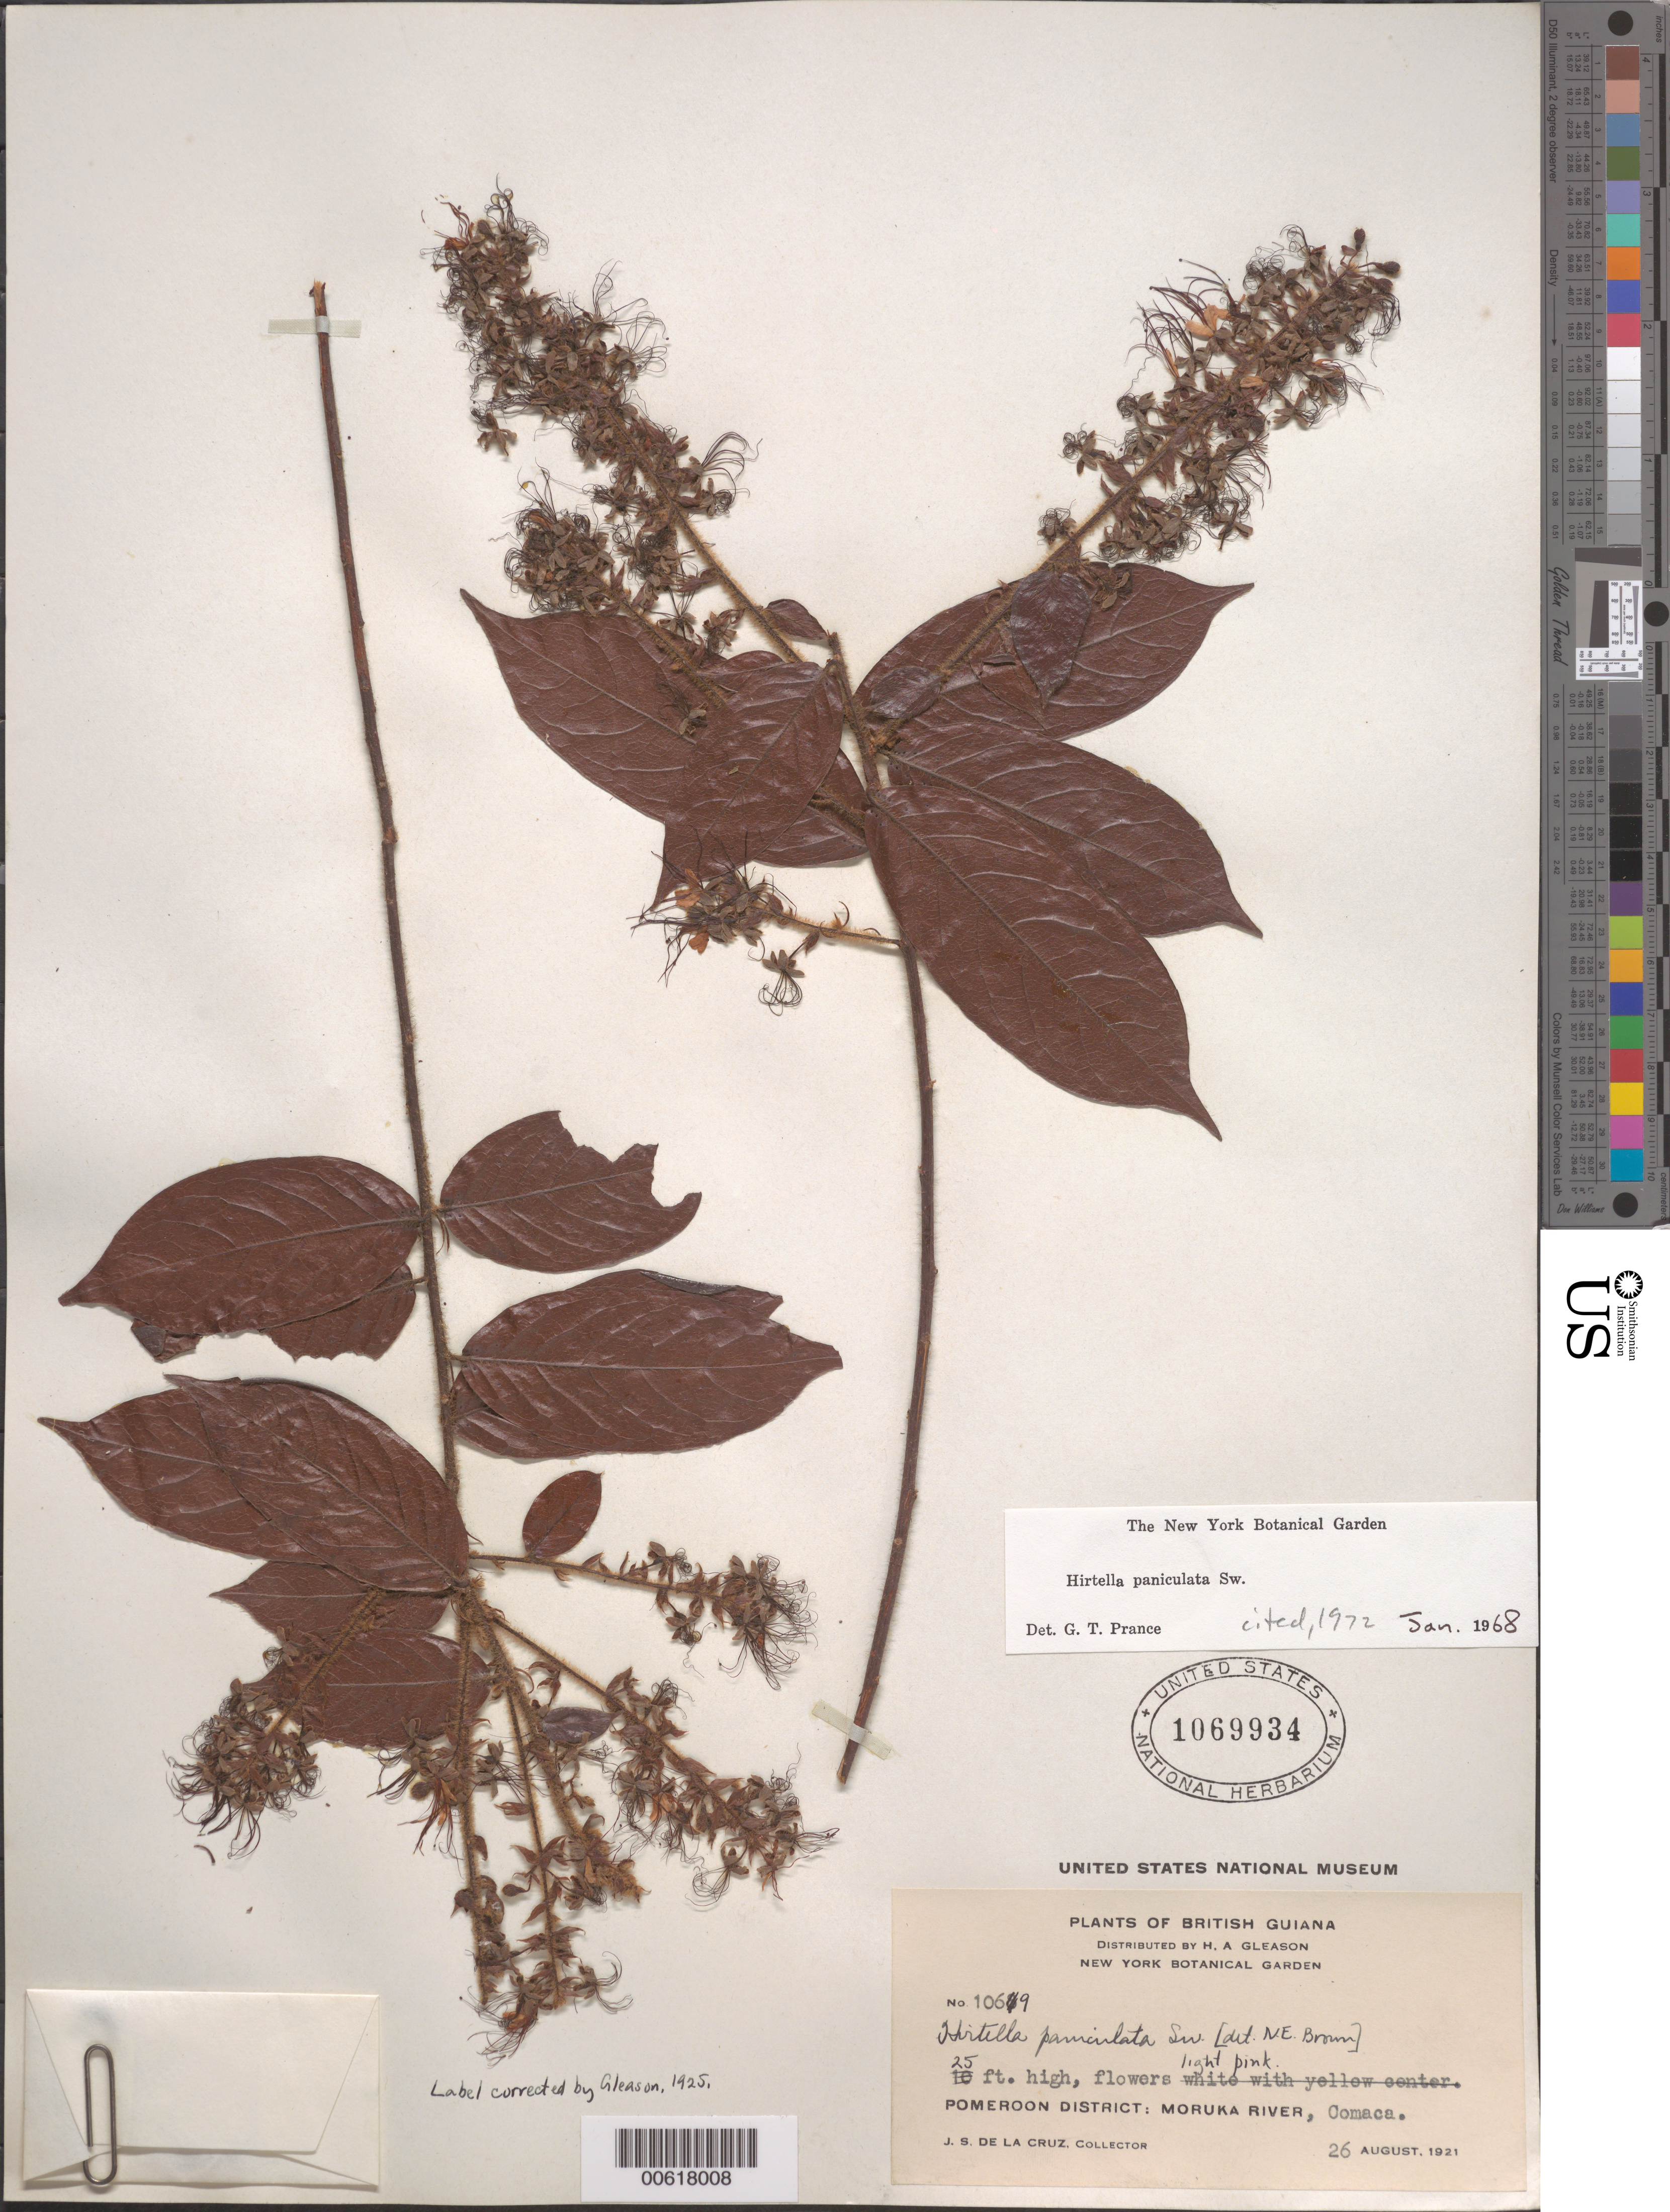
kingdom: Plantae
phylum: Tracheophyta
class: Magnoliopsida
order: Malpighiales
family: Chrysobalanaceae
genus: Hirtella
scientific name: Hirtella paniculata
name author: Sw.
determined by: Prance, G. T.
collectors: J. S. de la Cruz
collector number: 1069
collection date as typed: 26-Aug-21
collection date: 1921-08-26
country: Guyana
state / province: Barima-Waini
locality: Comaca, Moruka R., Pomeroon Dist.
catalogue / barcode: US 1069934